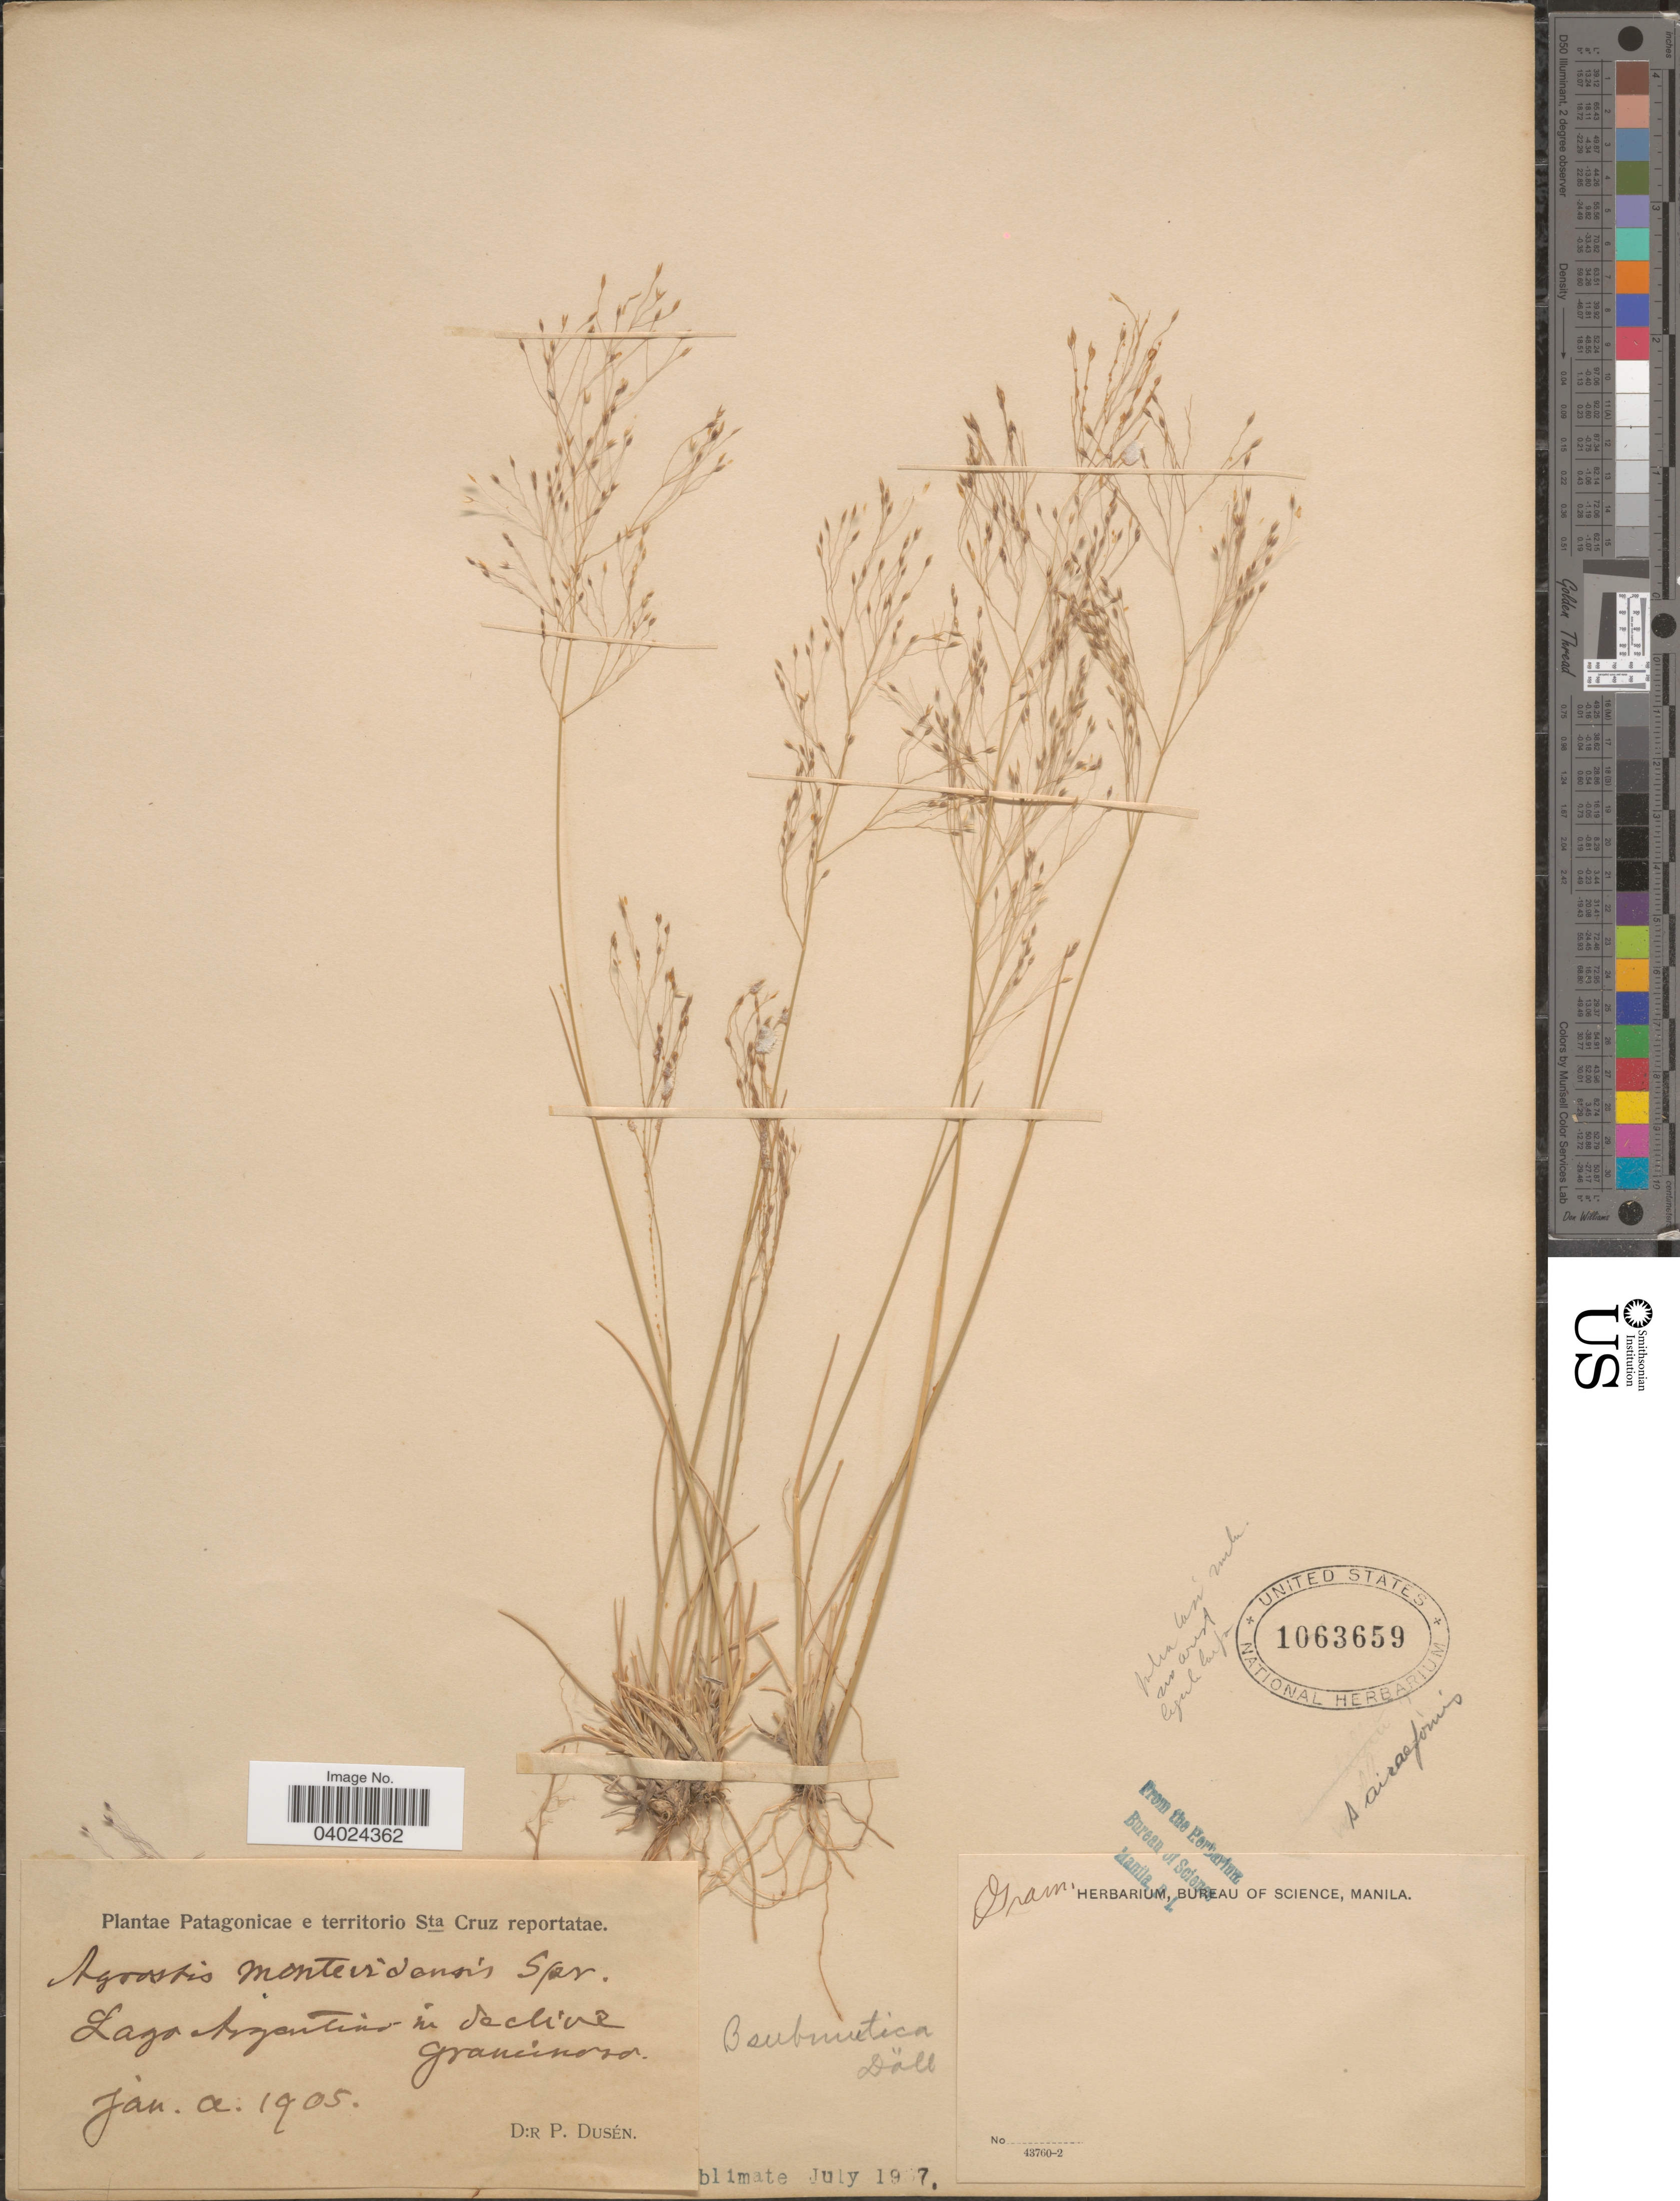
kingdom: Plantae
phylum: Tracheophyta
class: Liliopsida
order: Poales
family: Poaceae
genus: Agrostis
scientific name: Agrostis leptotricha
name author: É. Desv.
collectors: P. Dusén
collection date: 1905-01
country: Argentina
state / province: Santa Cruz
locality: Lago Argentino in decliva graminoso.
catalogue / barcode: US 1063659